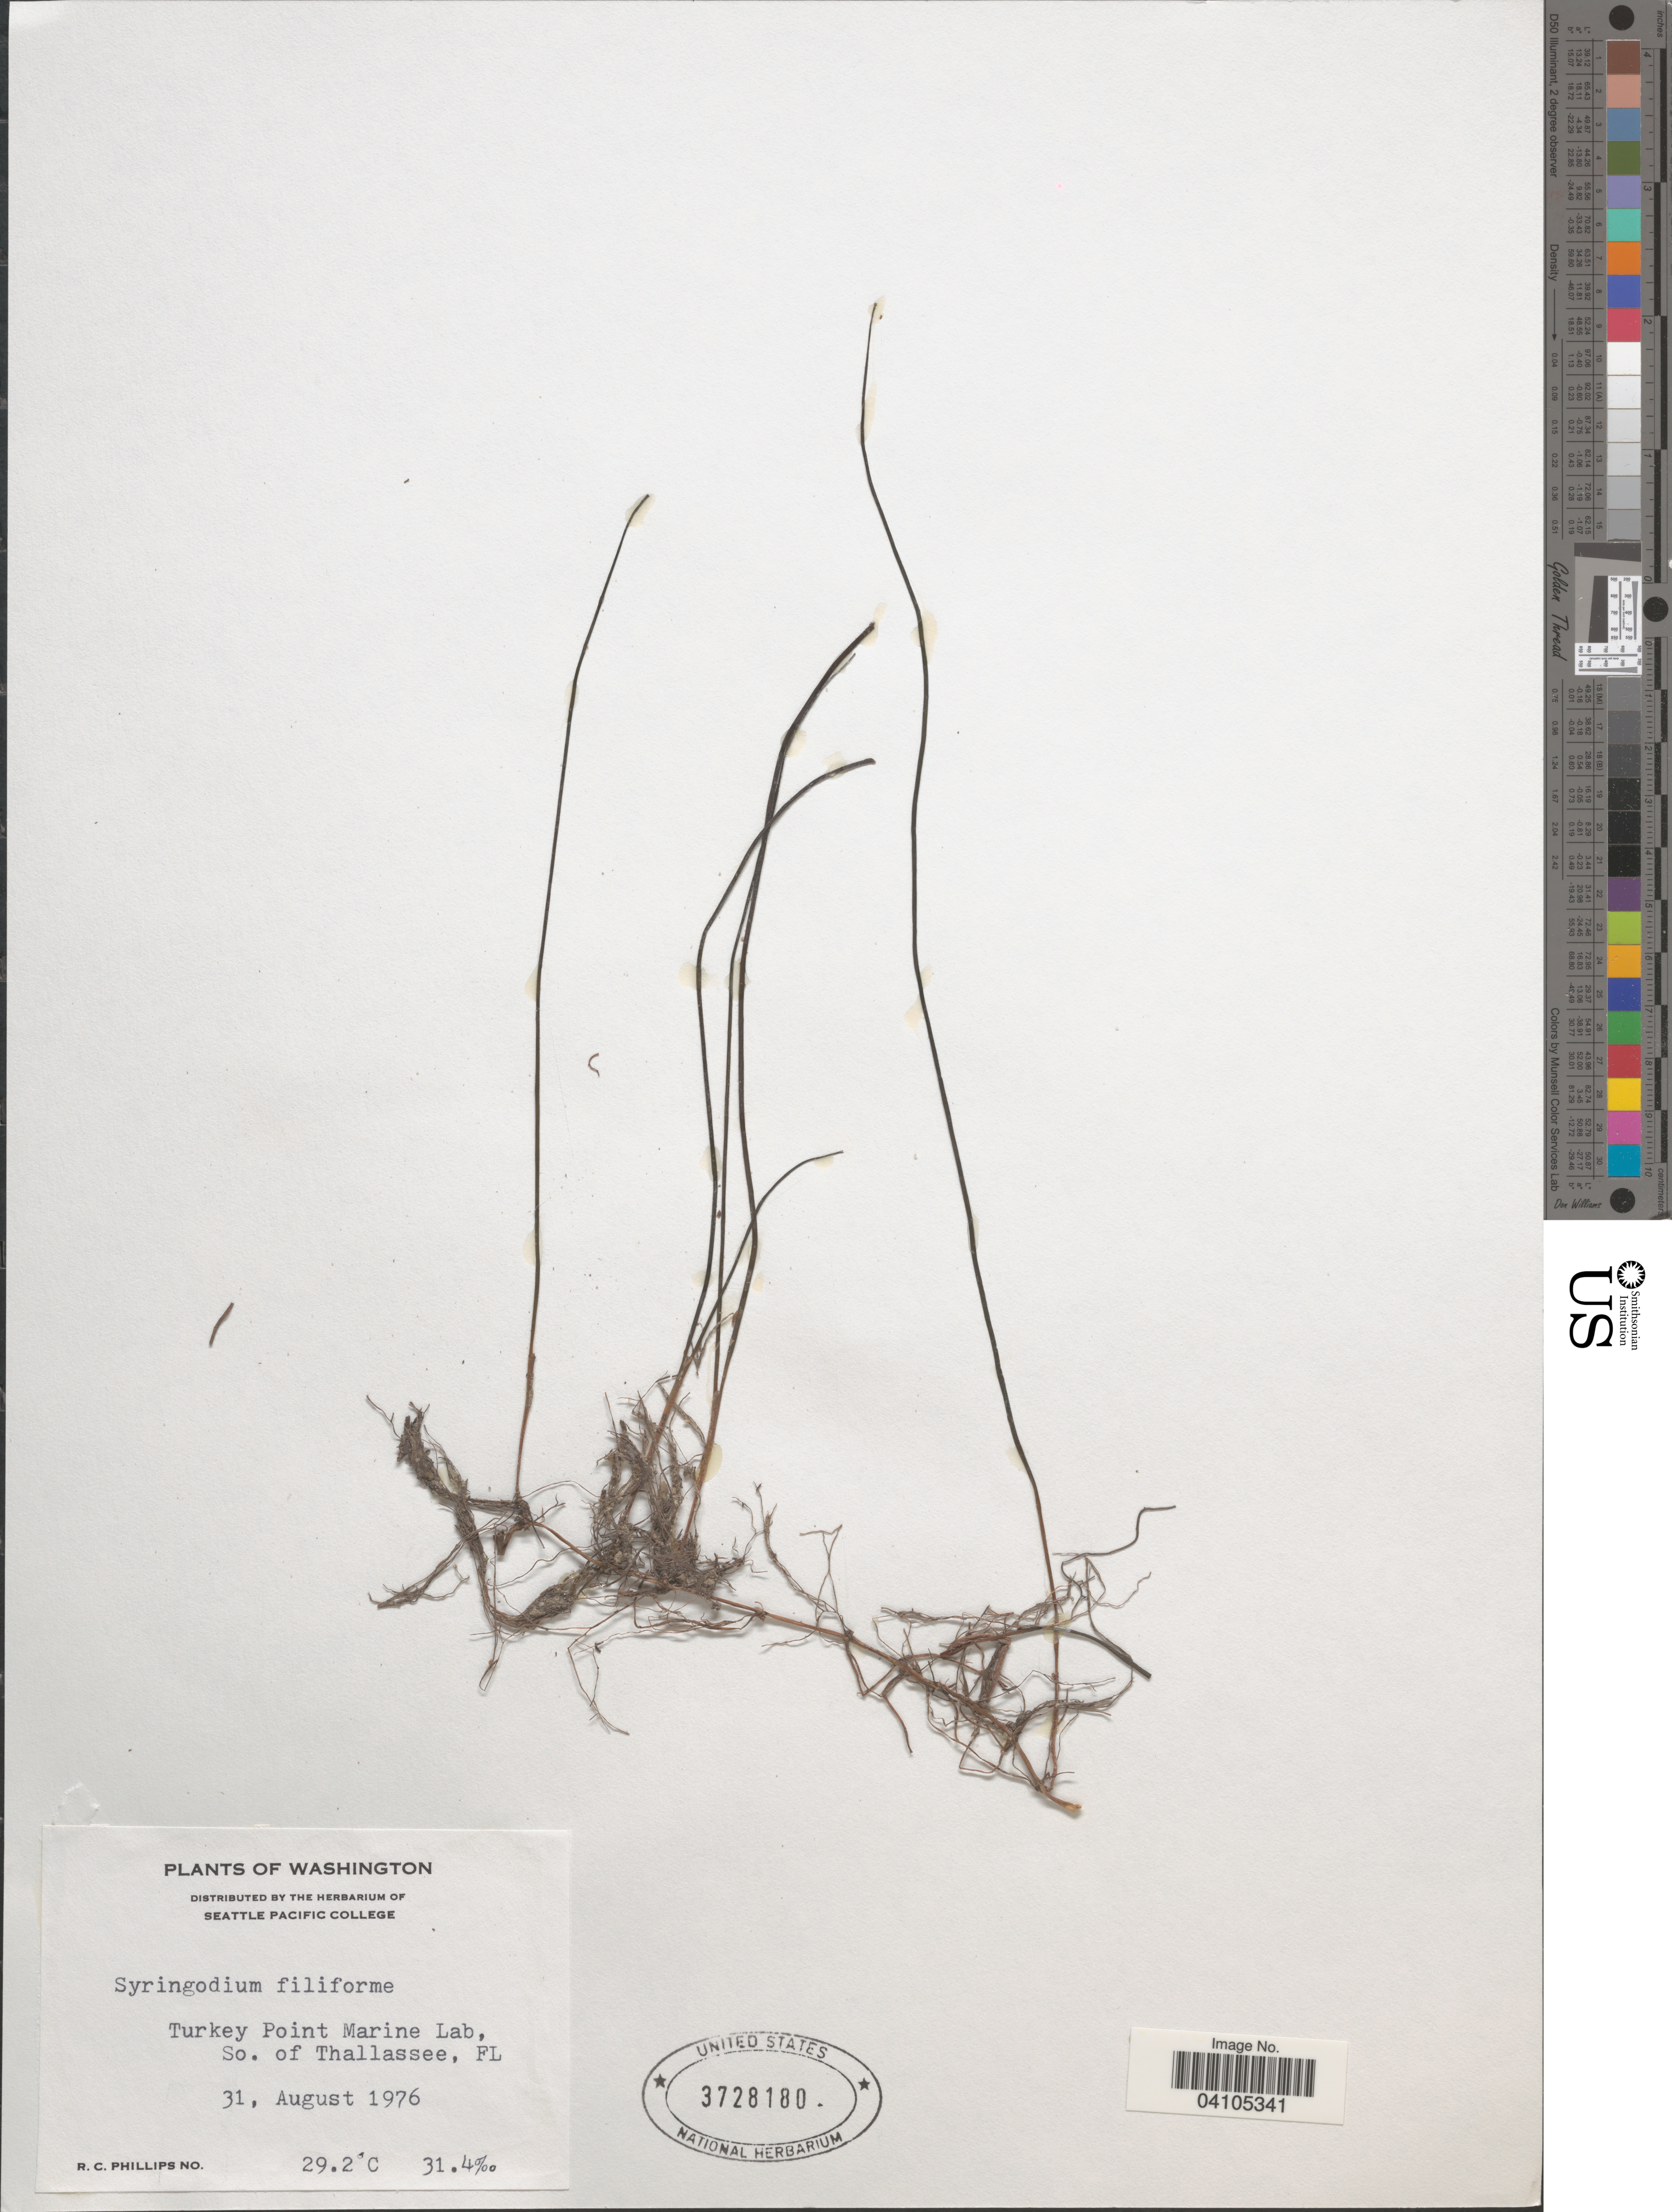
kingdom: Plantae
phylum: Tracheophyta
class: Liliopsida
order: Alismatales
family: Cymodoceaceae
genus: Syringodium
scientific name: Syringodium filiforme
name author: Kütz.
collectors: R. C. Phillips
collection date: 1976-08-31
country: United States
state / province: Florida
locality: Turkey Point Marine Lab, So. of Tallahassee.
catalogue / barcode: US 3728180